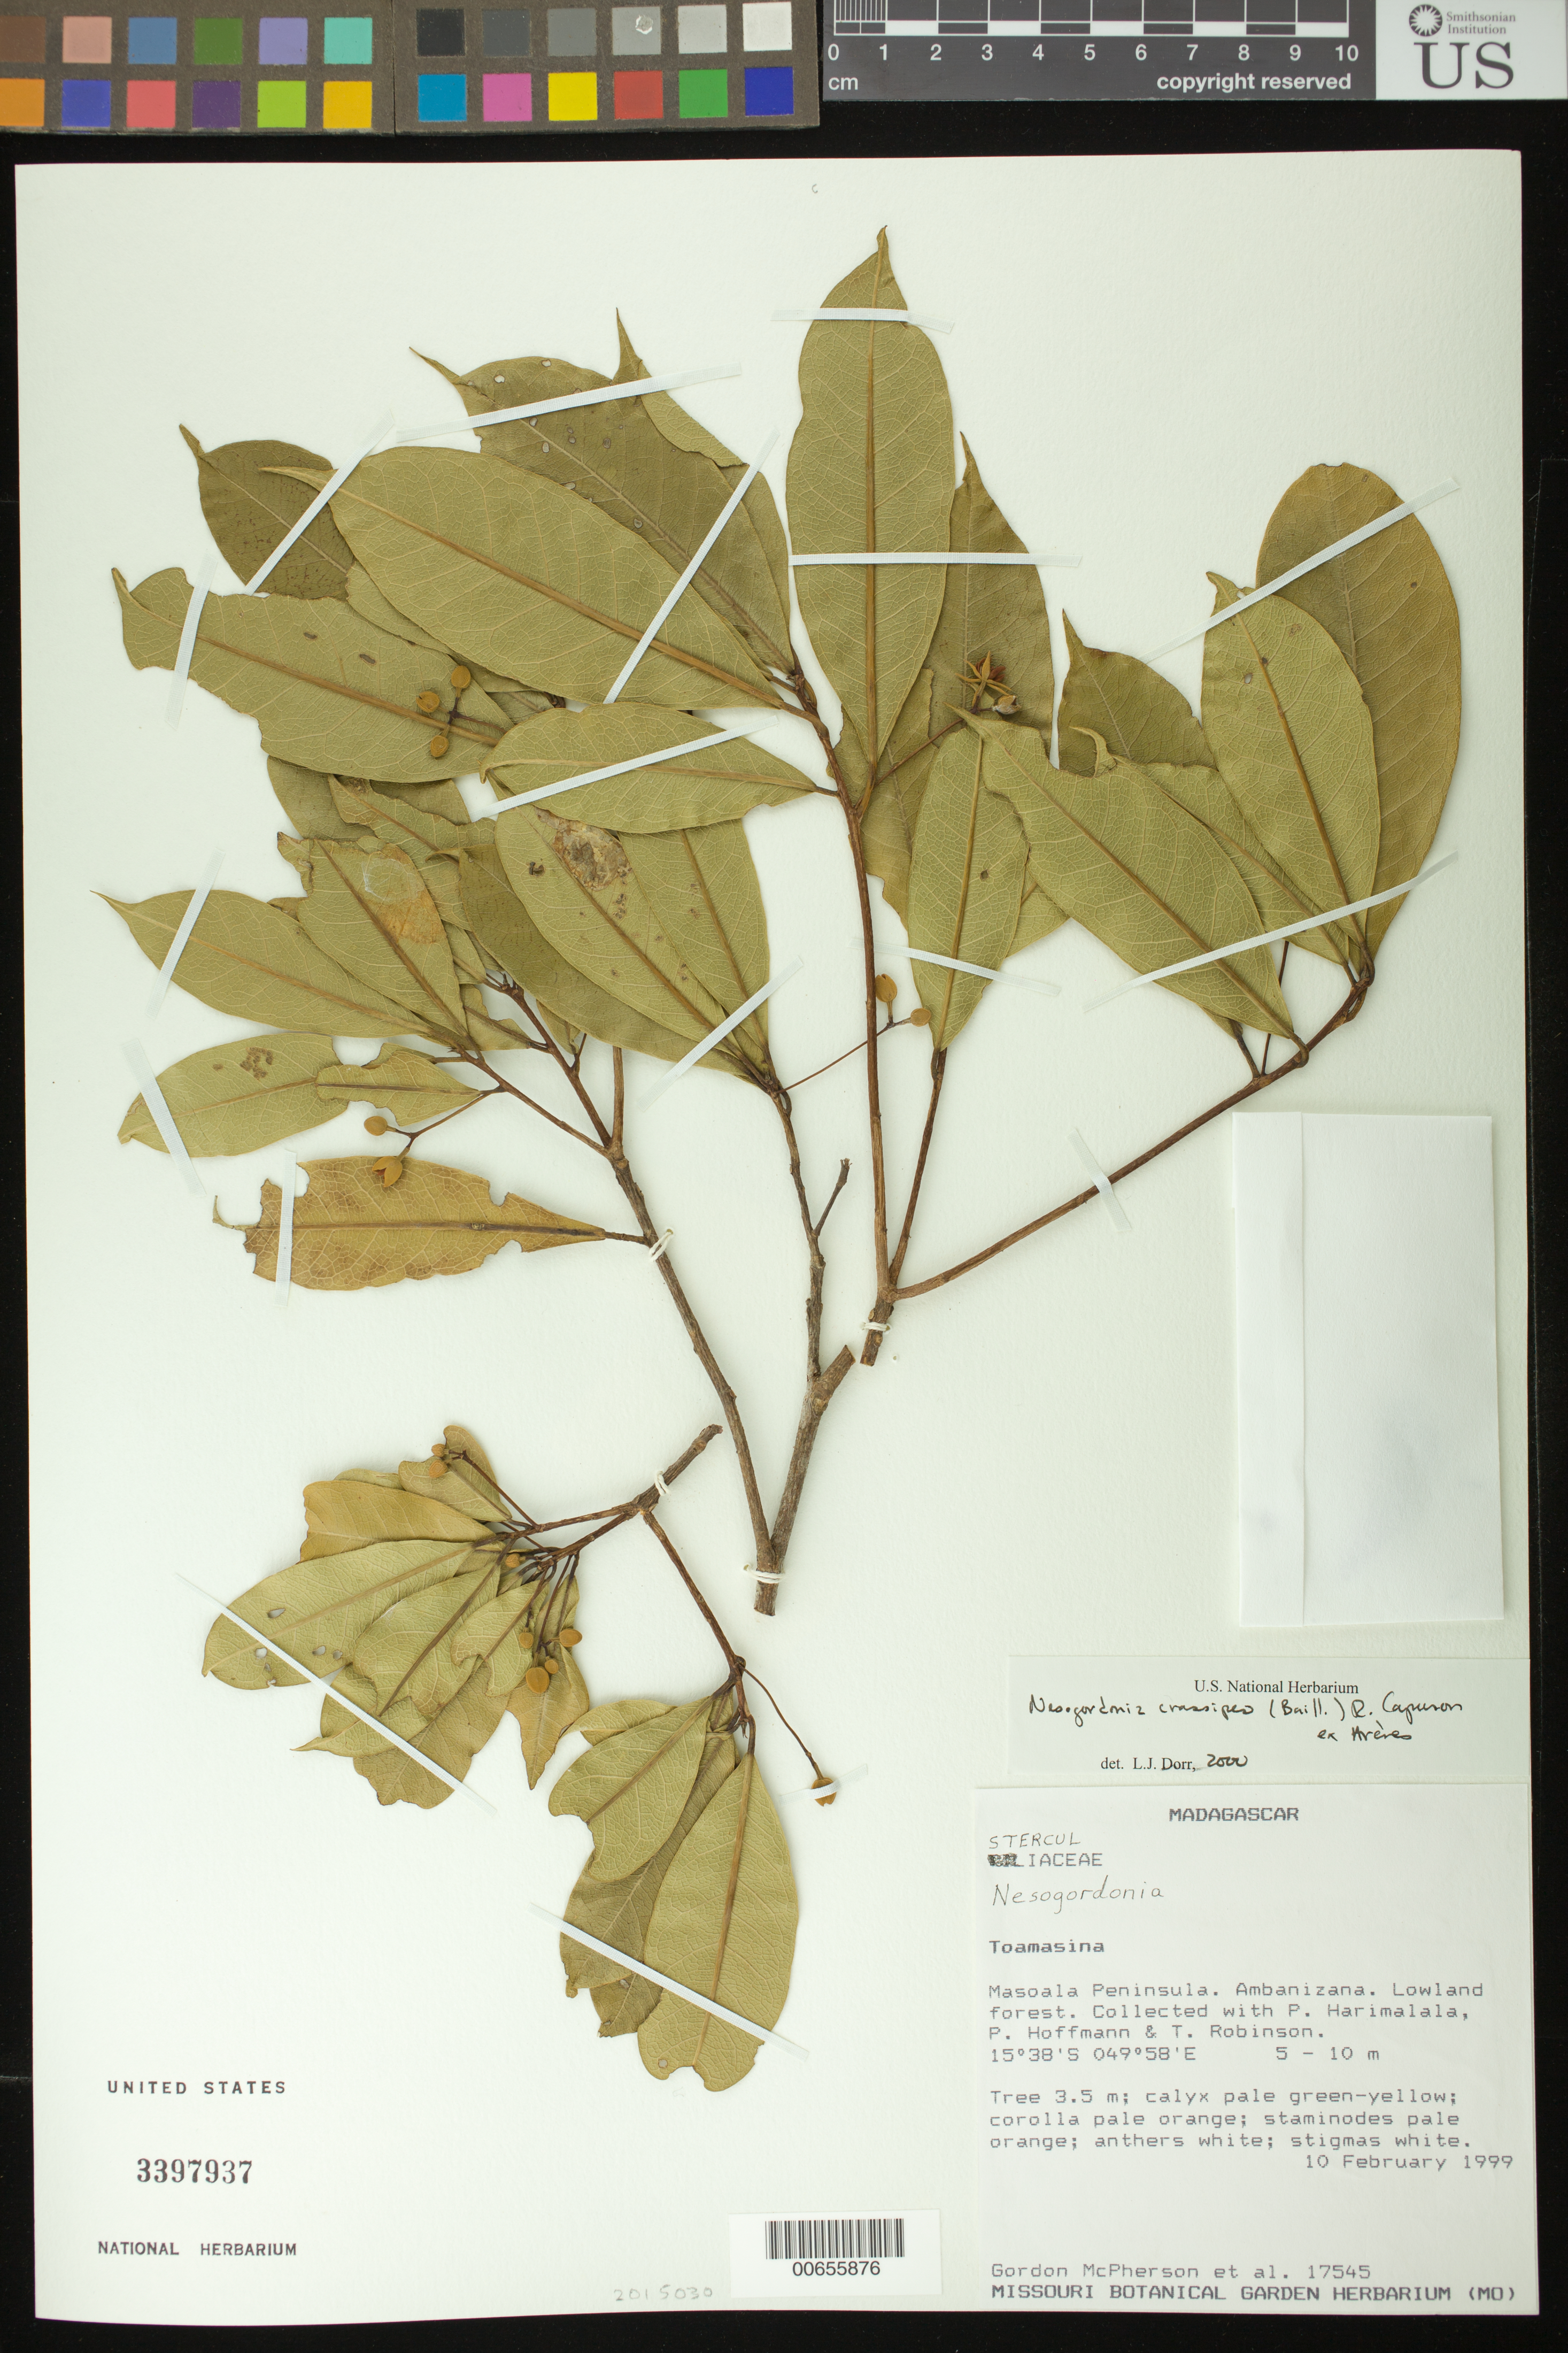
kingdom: Plantae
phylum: Tracheophyta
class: Magnoliopsida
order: Malvales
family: Malvaceae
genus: Nesogordonia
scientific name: Nesogordonia crassipes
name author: (Baill.) Capuron ex Arènes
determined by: Dorr, L. J., (BOT), Smithsonian Institution - National Museum of Natural History (UNITED STATES)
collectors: G. D. McPherson, P. Harimalala, P. Hoffmann & T. P. Robinson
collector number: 17545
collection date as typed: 10 Feb 1999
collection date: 1999-02-10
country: Madagascar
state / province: Analanjirofo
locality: Masoala Peninsula, Ambanizana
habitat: Lowland forest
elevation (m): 5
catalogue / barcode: US 3397937